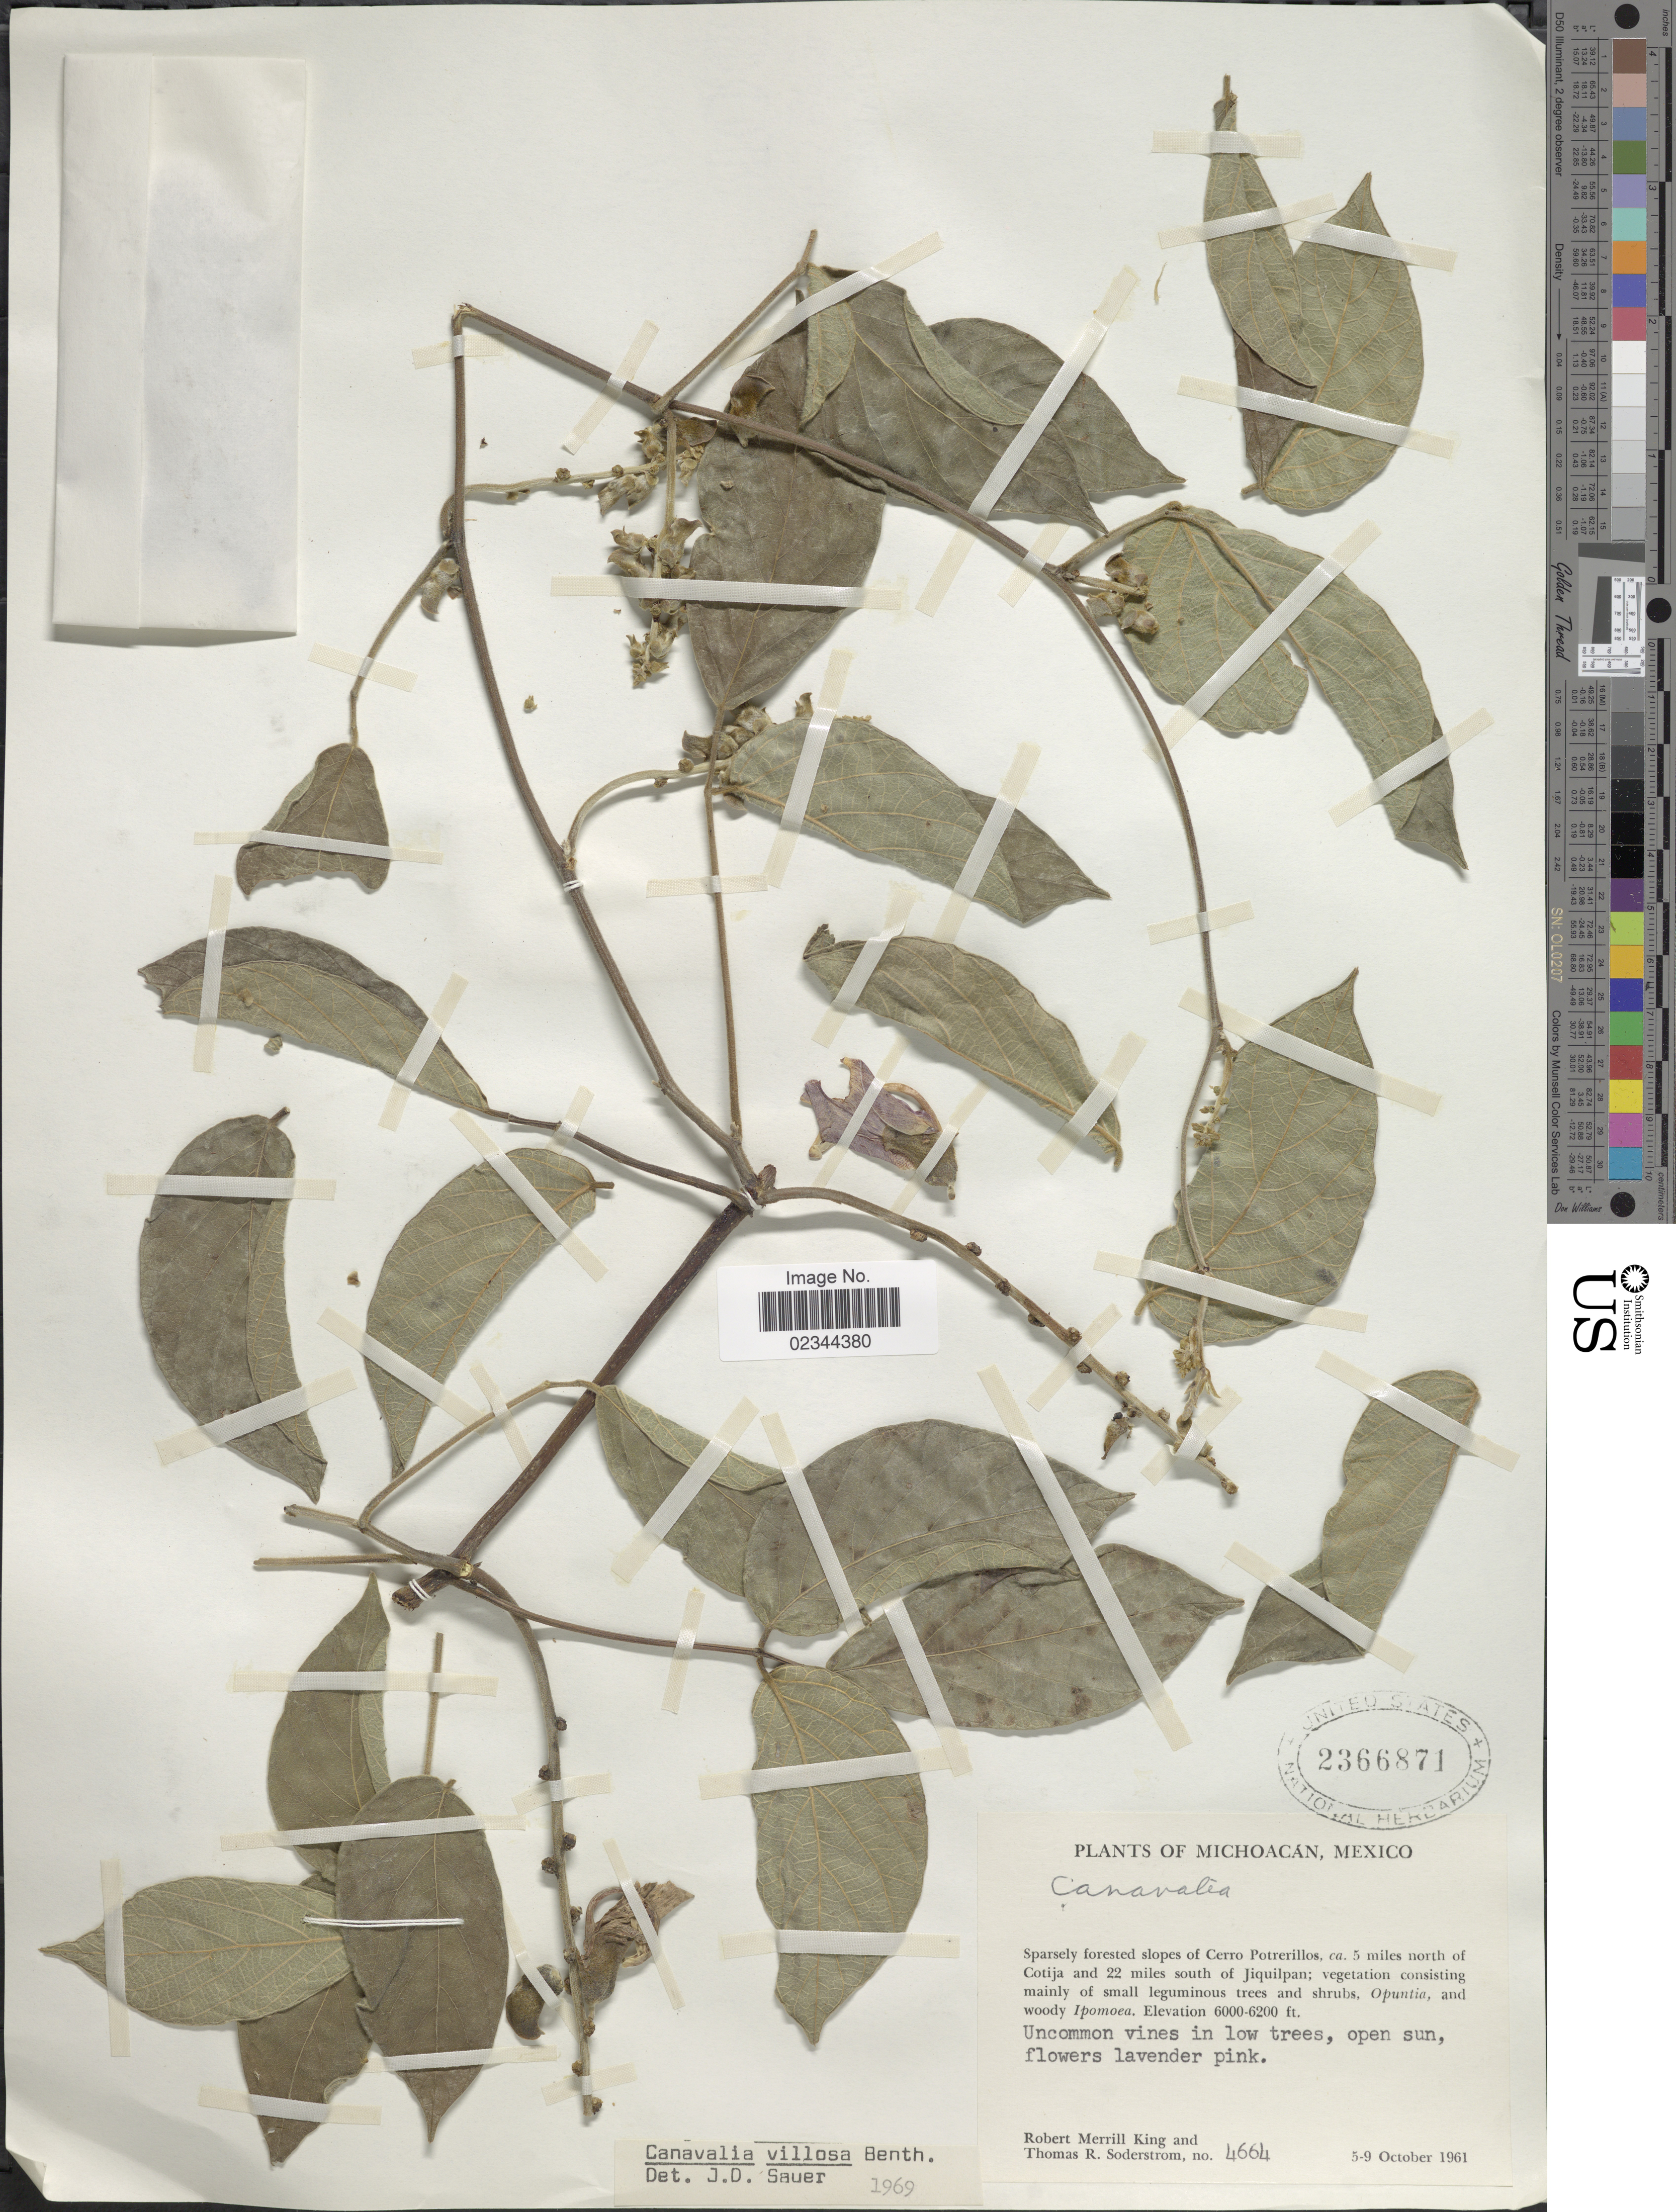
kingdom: Plantae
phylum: Tracheophyta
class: Magnoliopsida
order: Fabales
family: Fabaceae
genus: Canavalia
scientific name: Canavalia villosa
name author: Benth.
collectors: R. M. King & T. R. Soderstrom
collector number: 4664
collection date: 1961-10-05/1961-10-09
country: Mexico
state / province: Michoacán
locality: Slopes of Cerro Potrerillos, ca. 5 miles north of Cotija and 22 miles south of Jiquilpan.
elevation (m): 1829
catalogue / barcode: US 2366871